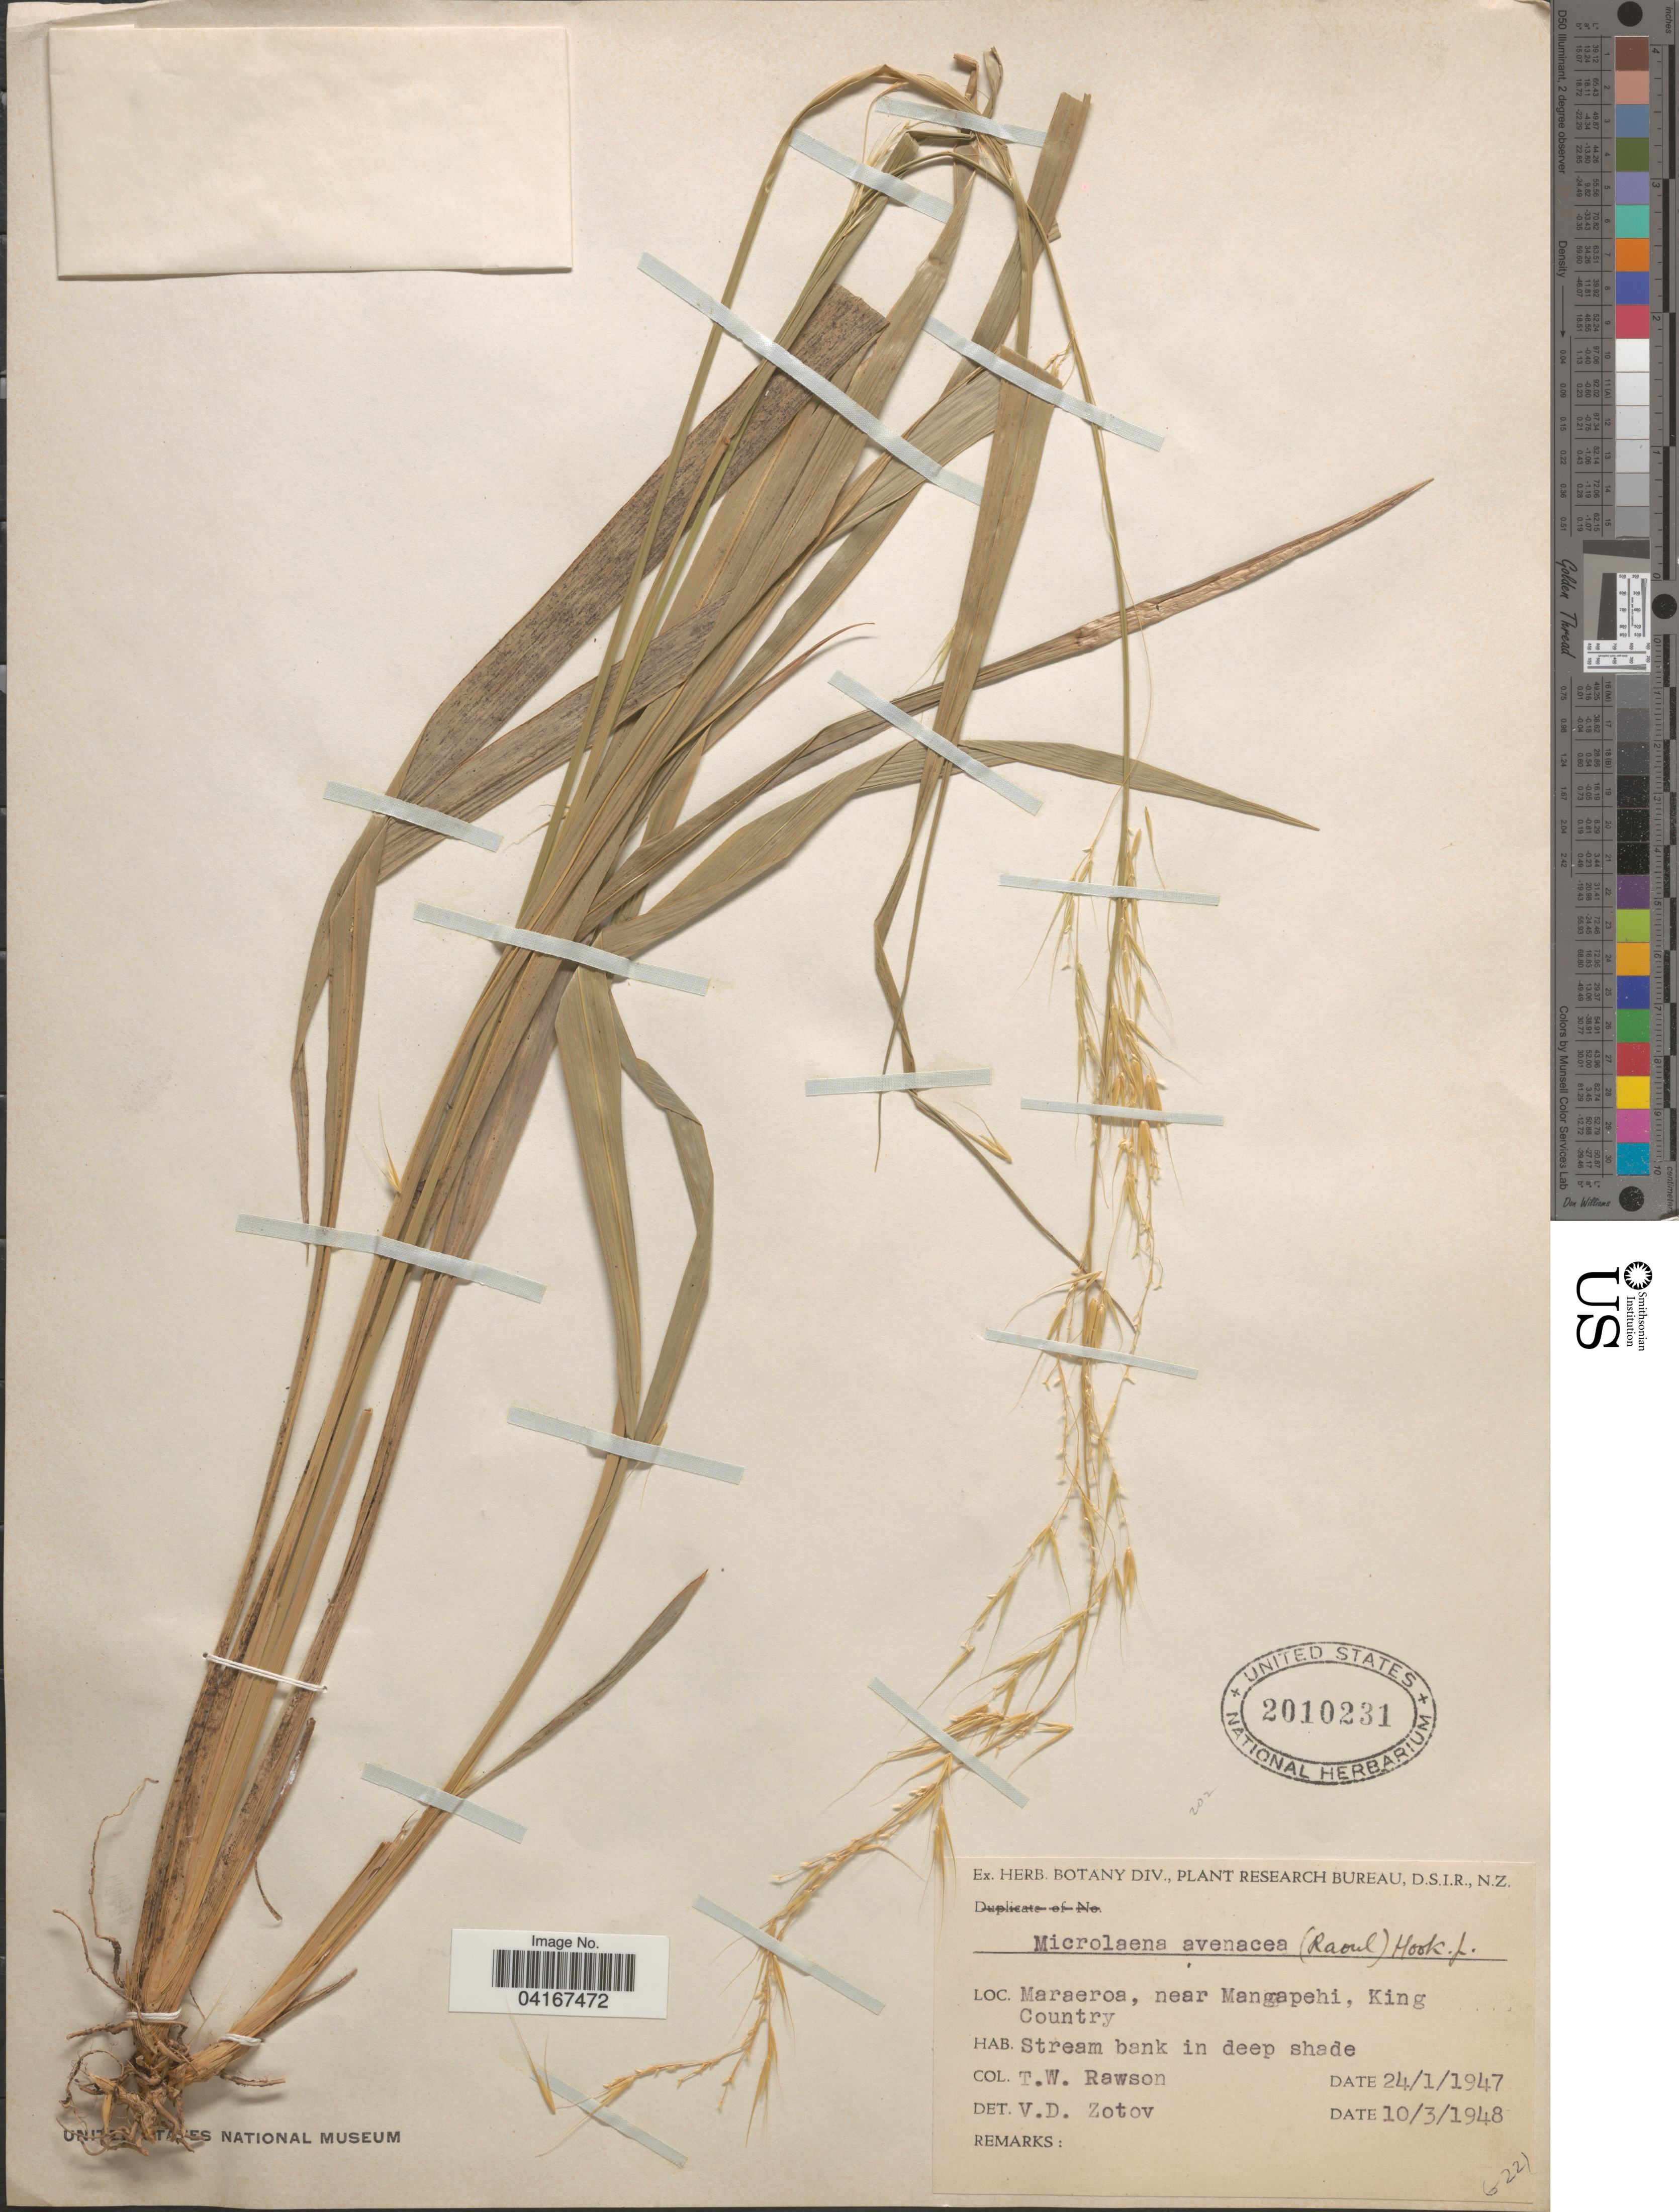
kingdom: Plantae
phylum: Tracheophyta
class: Liliopsida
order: Poales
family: Poaceae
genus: Microlaena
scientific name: Microlaena avenacea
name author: (Raoul) Hook. f.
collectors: T. Rawson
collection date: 1947-01-24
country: New Zealand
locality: Maraeroa, near Mangapehi, King Country.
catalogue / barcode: US 2010231